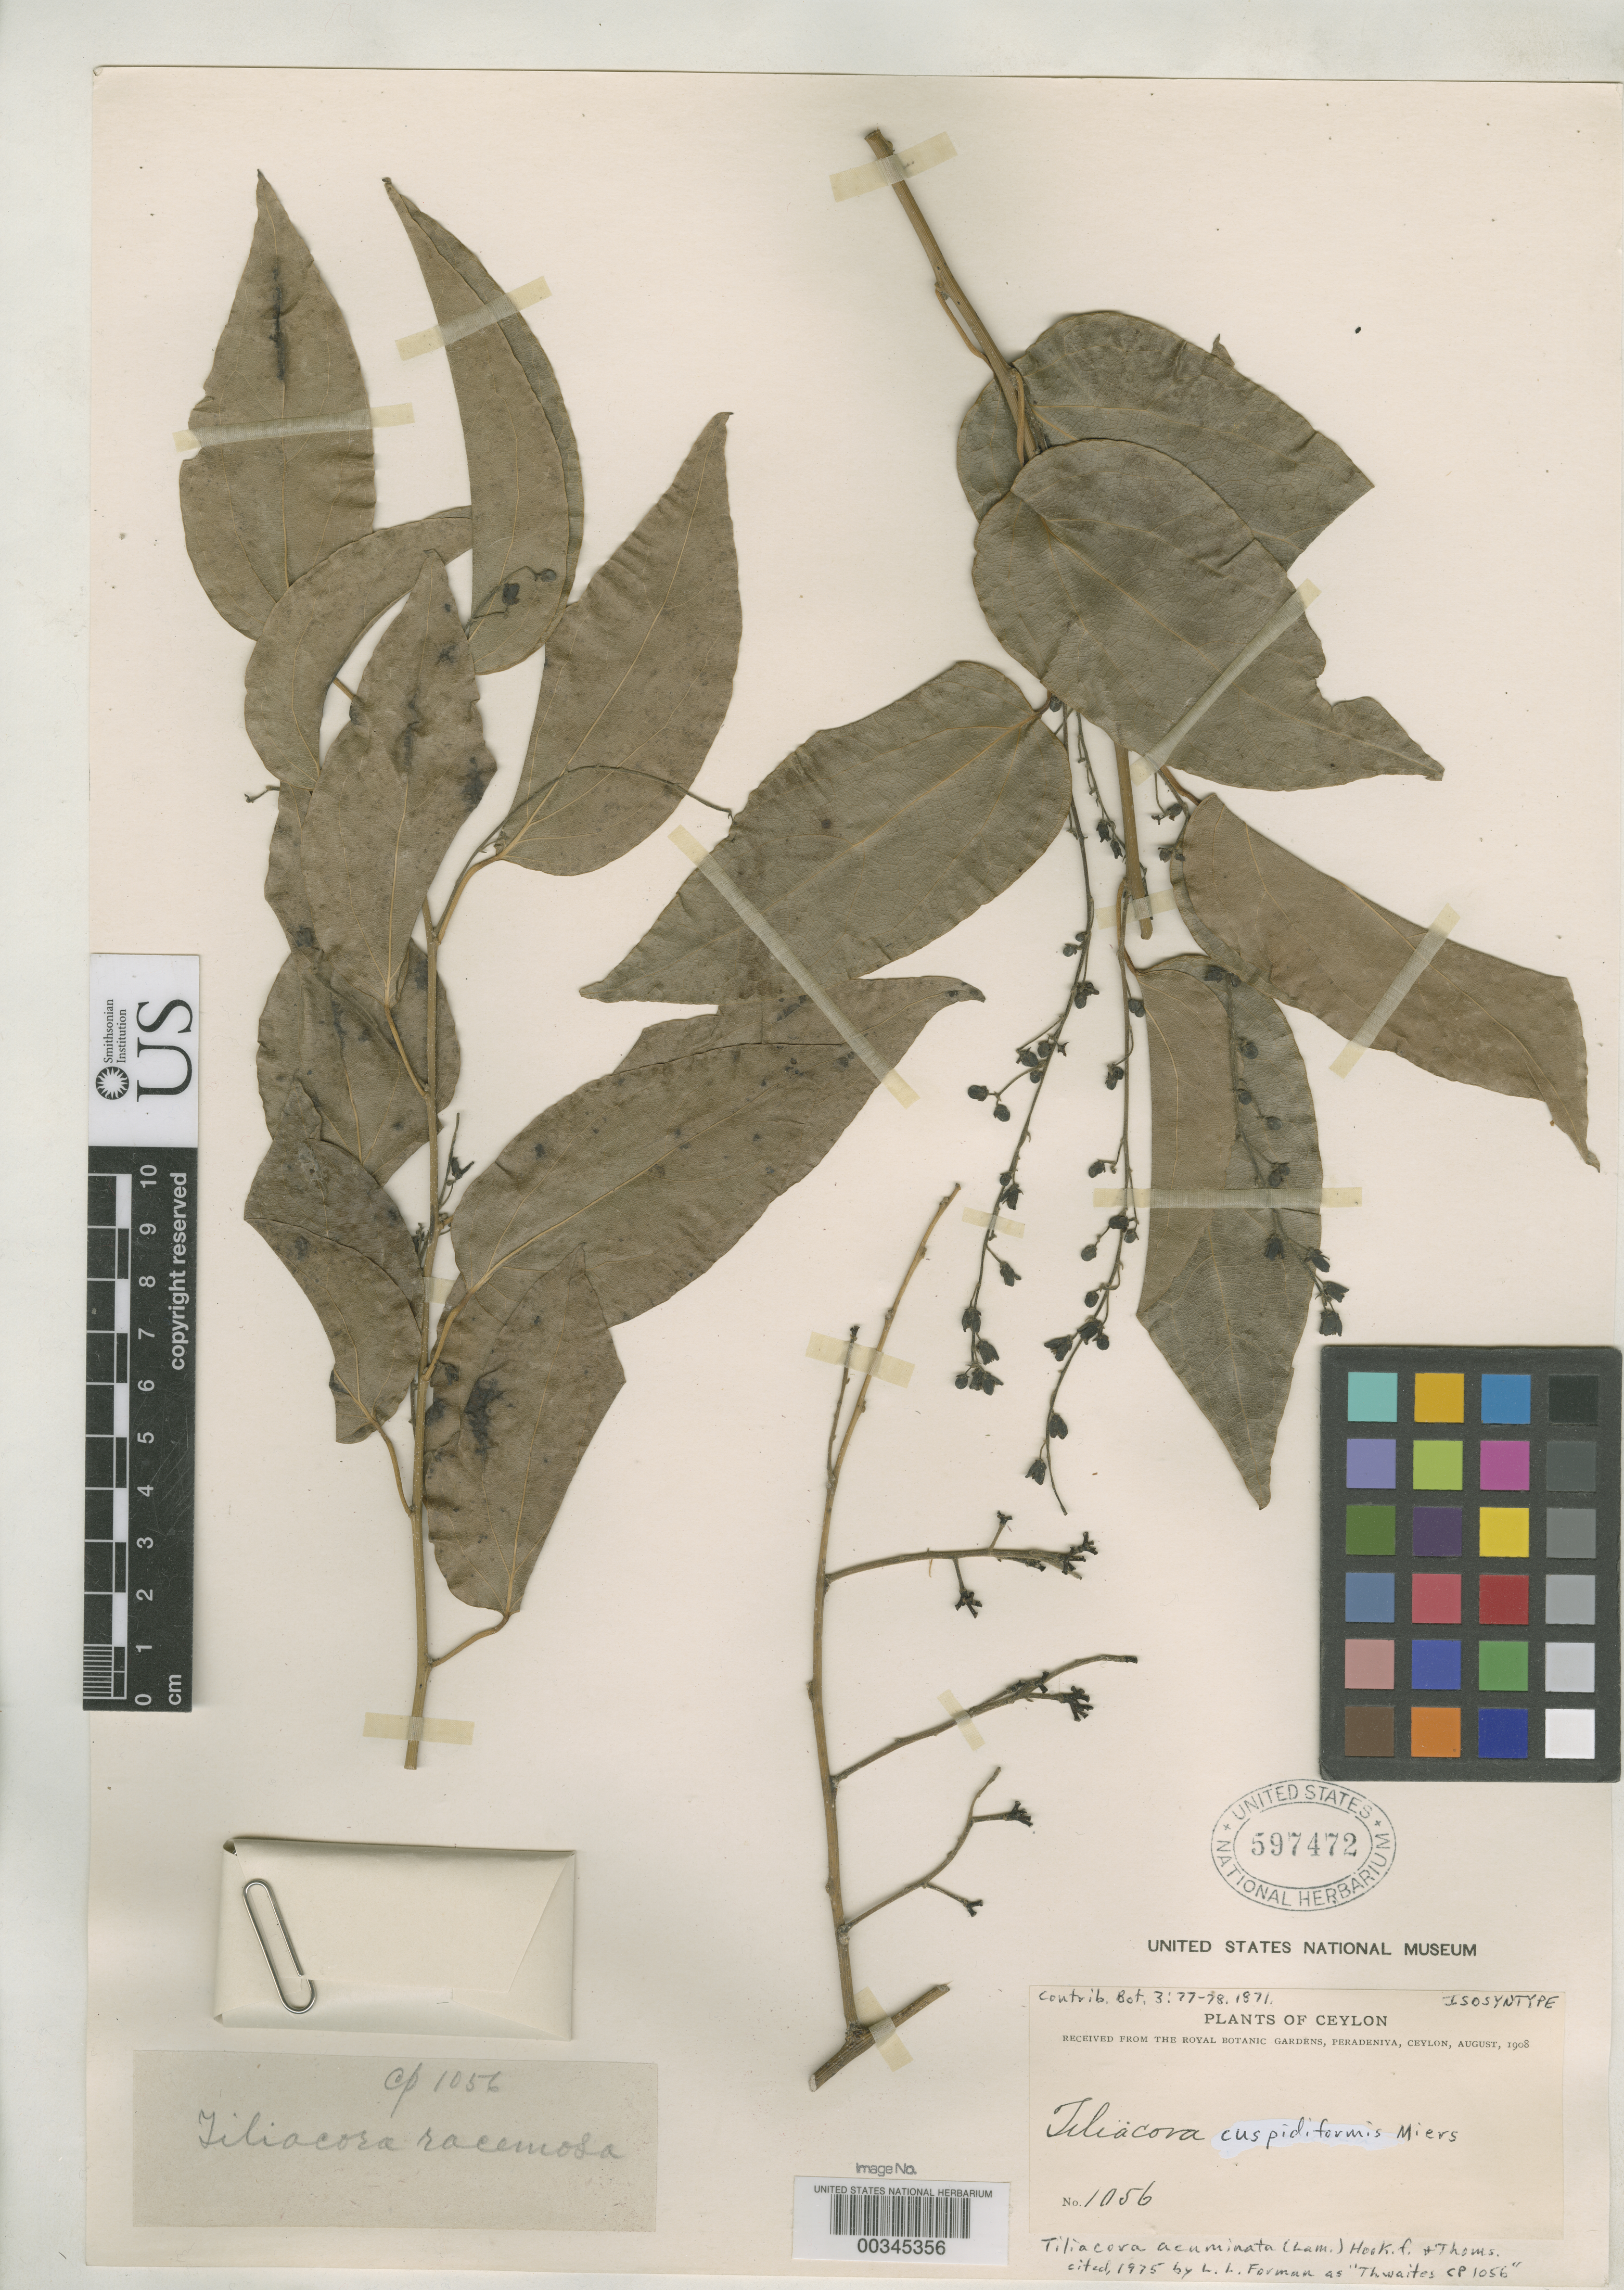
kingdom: Plantae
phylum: Tracheophyta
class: Magnoliopsida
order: Ranunculales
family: Menispermaceae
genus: Tiliacora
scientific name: Tiliacora cuspidiformis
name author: Miers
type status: Isosyntype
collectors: G. H. K. Thwaites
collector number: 1056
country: Sri Lanka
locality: "Ceylon"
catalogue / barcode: US 597472